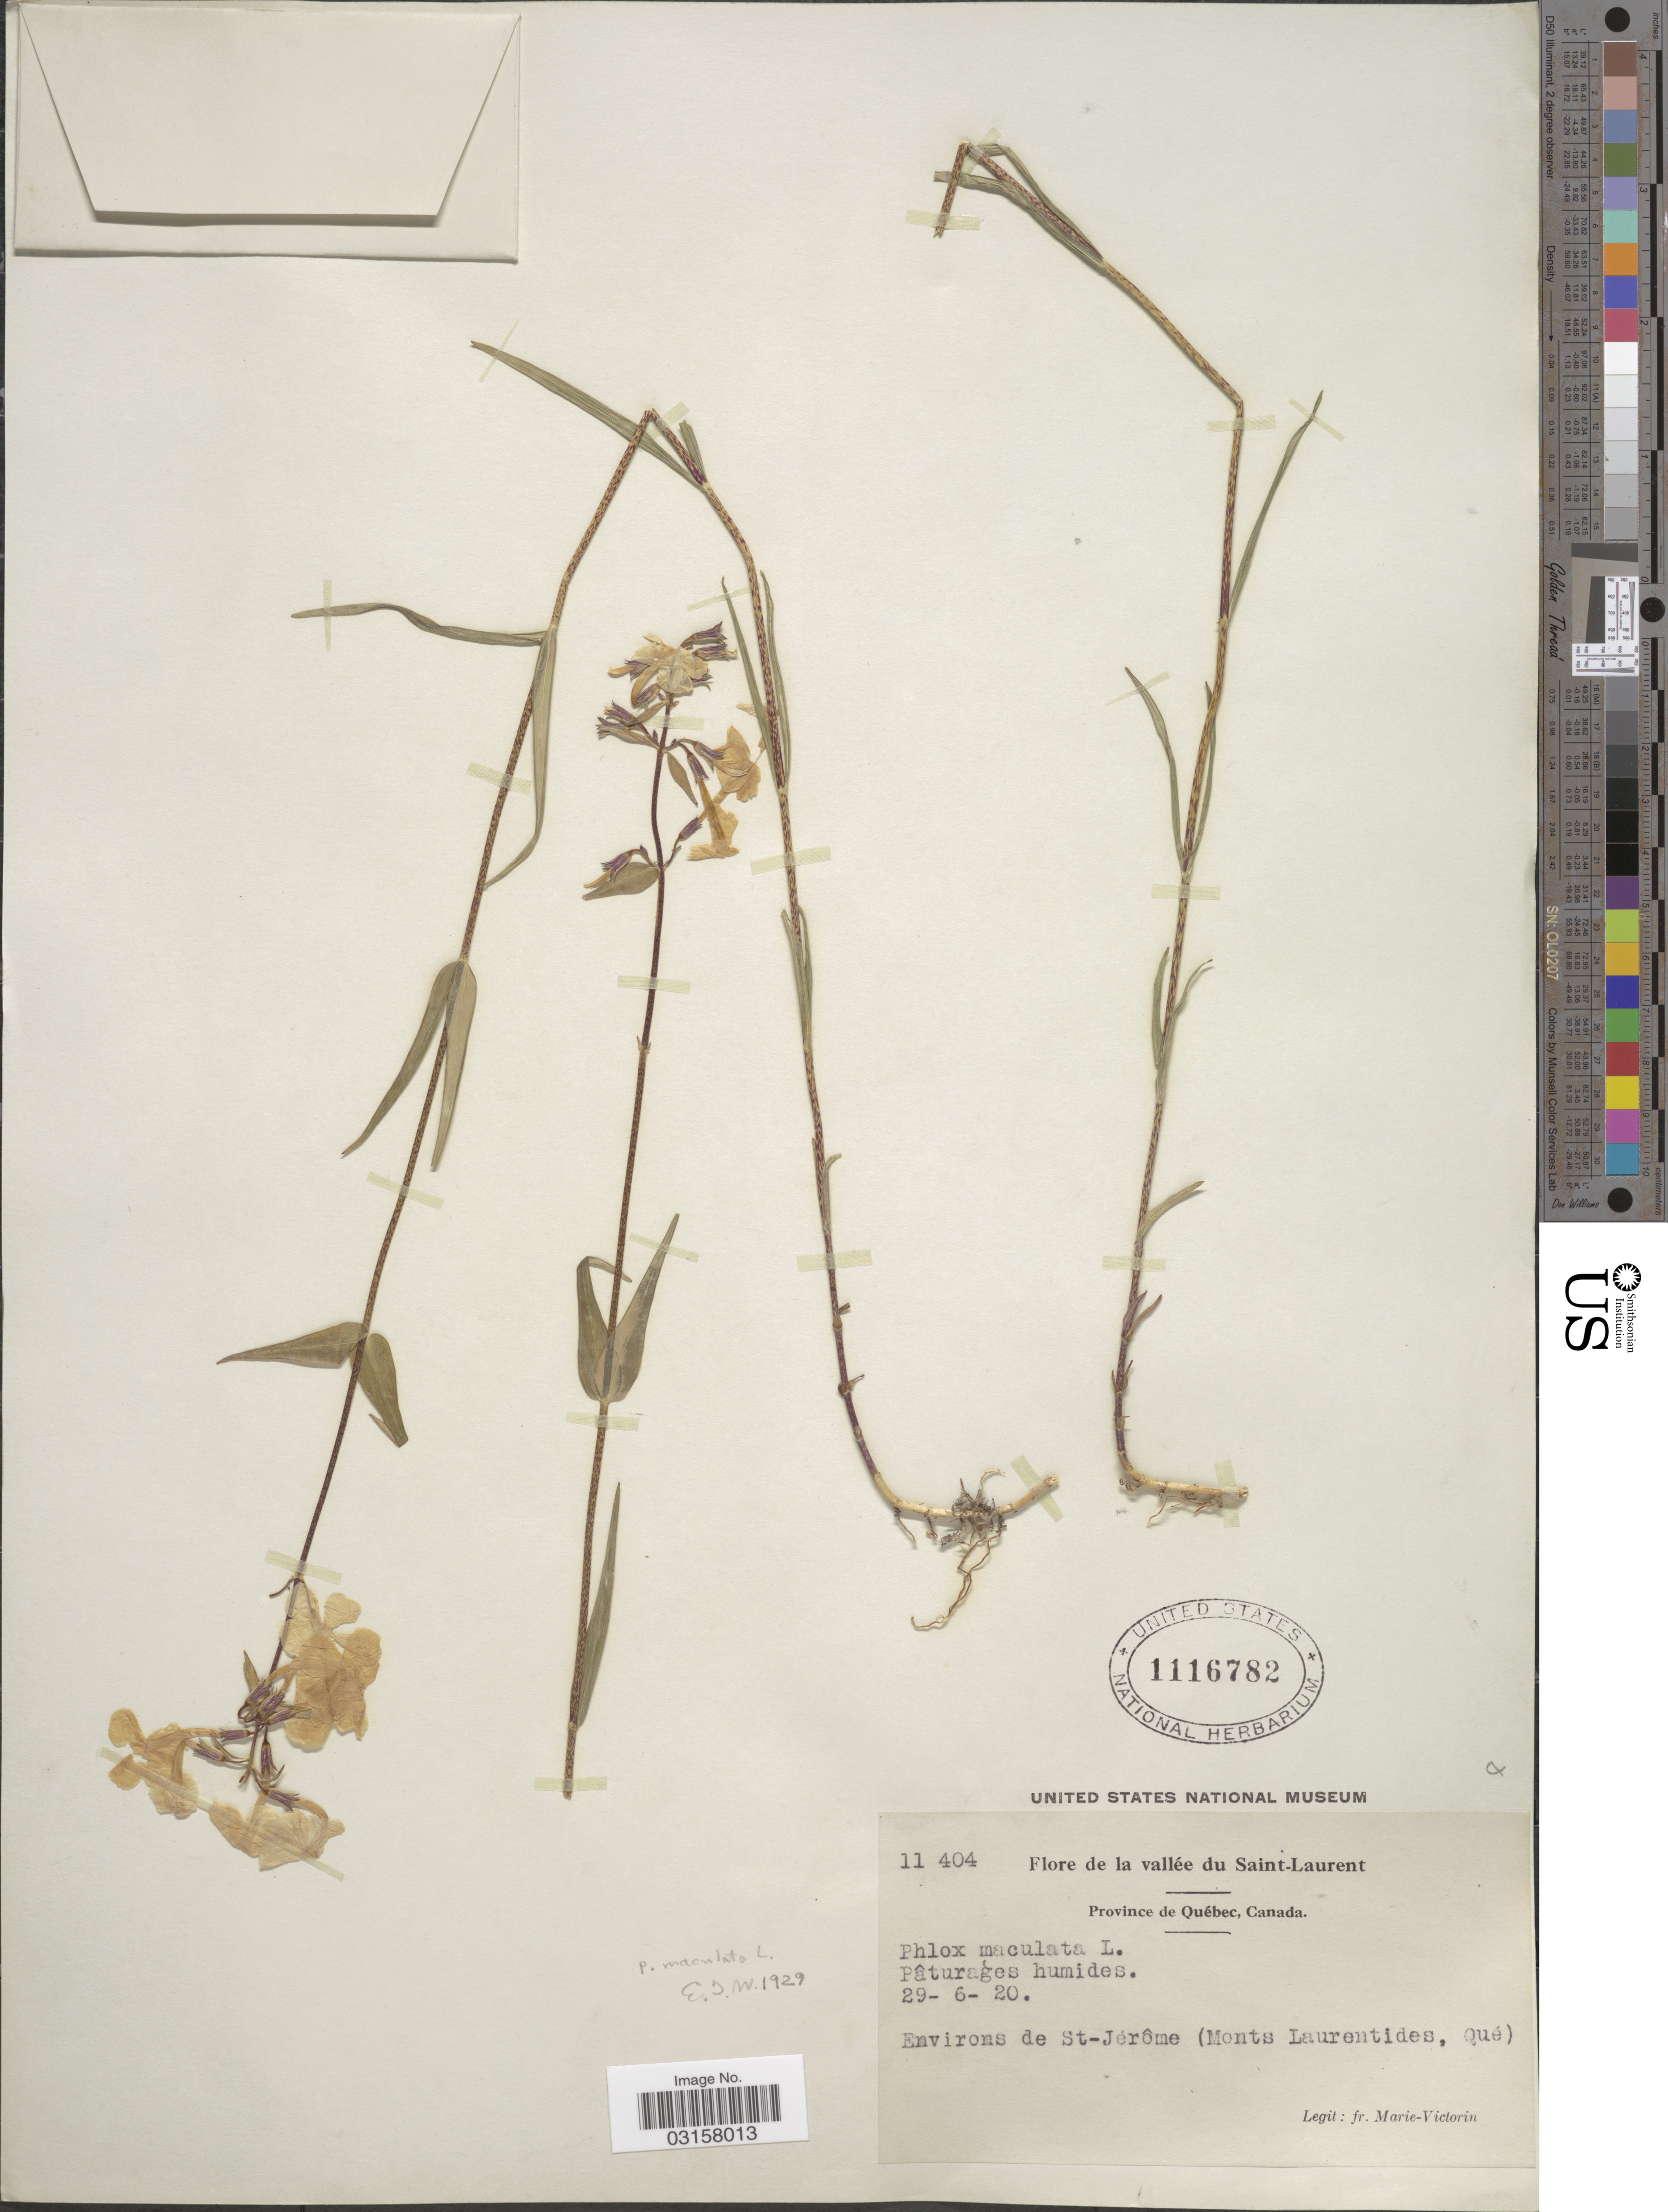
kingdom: Plantae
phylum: Tracheophyta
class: Magnoliopsida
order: Ericales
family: Polemoniaceae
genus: Phlox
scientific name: Phlox maculata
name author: L.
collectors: F. Marie-Victorin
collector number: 11404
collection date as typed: Transcribed d/m/y: 29/6/20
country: Canada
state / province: Quebec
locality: Vallée du Saint-Laurent. Pâturages humides. Environs de St-Jerôme (Monts Laurentides).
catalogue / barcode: US 1116782